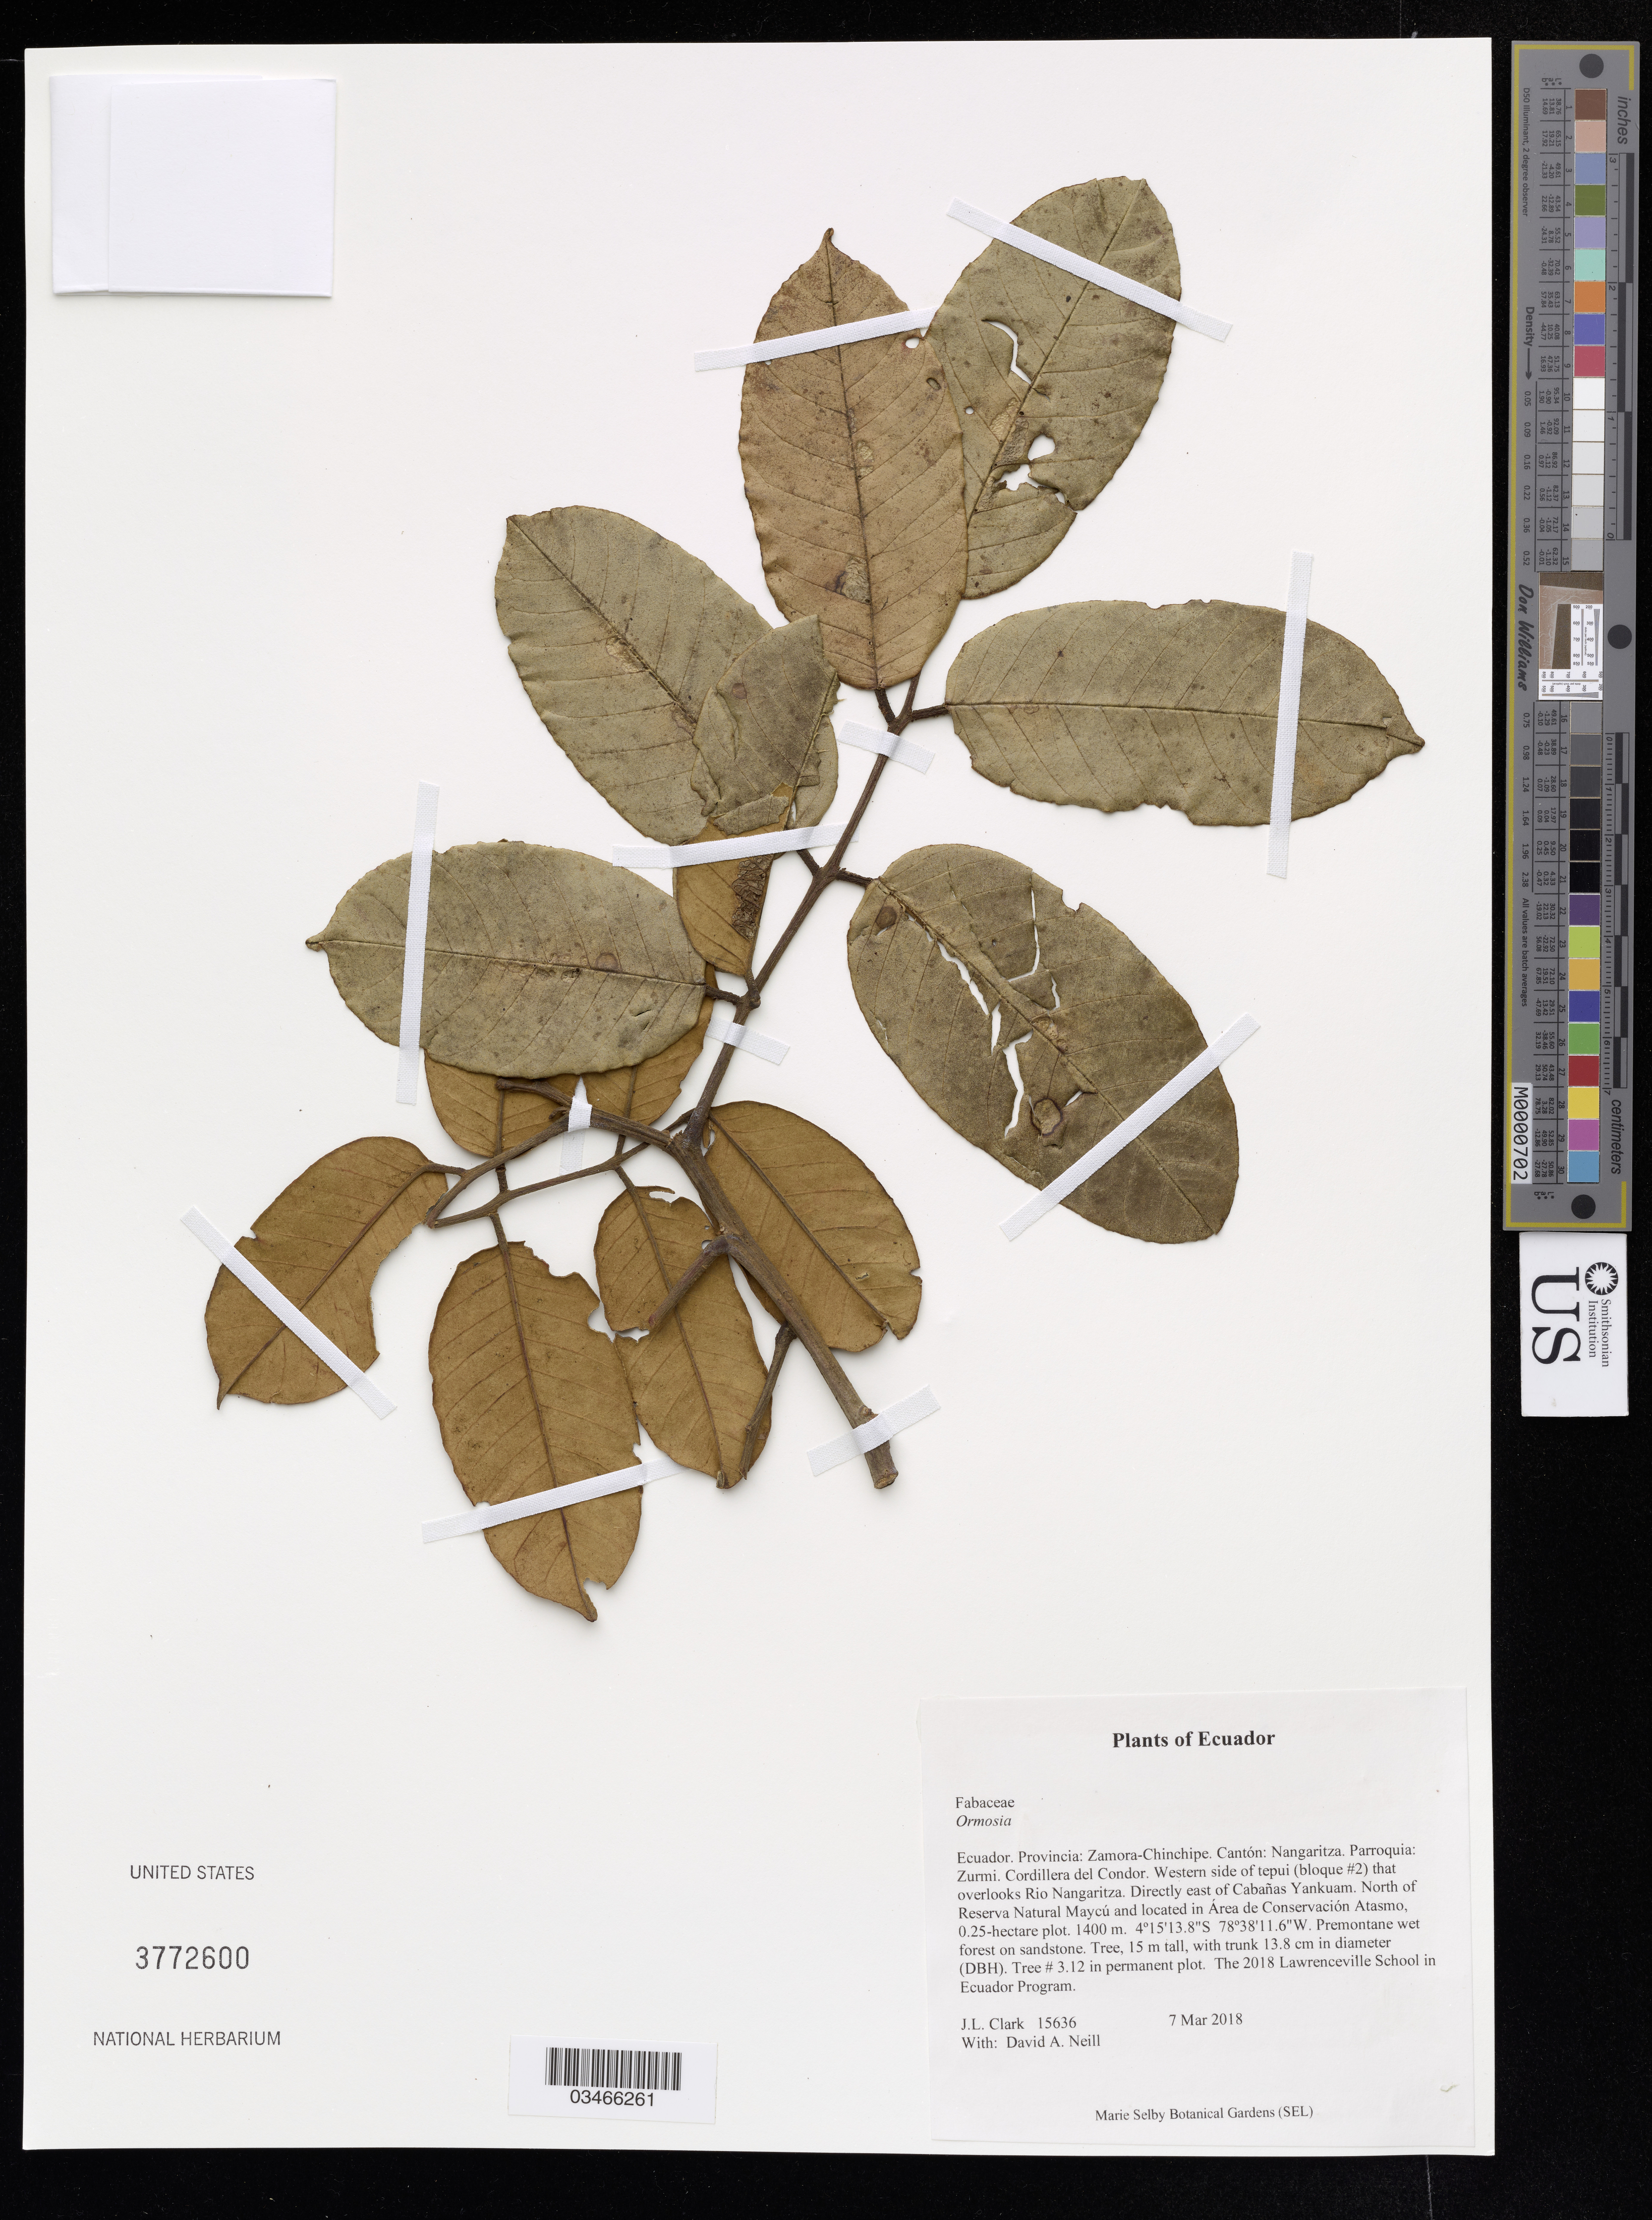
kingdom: Plantae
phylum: Tracheophyta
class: Magnoliopsida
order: Fabales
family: Fabaceae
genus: Ormosia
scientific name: Ormosia sp.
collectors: J. Clark & D. A. Neill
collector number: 15636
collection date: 2018-03-07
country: Ecuador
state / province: Zamora-Chinchipe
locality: Cantón: Nangaritza. Parroquia: Zurmi. Cordillera del Condor. Western side of tepui (bloque #2) that overlooks Rio Nangaritza. Directly east of Cabañas Yankuam. North of Reserva Natural Maycú and located in Área de Conservación Atasmo, 0.25-hectare plot.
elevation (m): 1400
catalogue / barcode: US 3772600